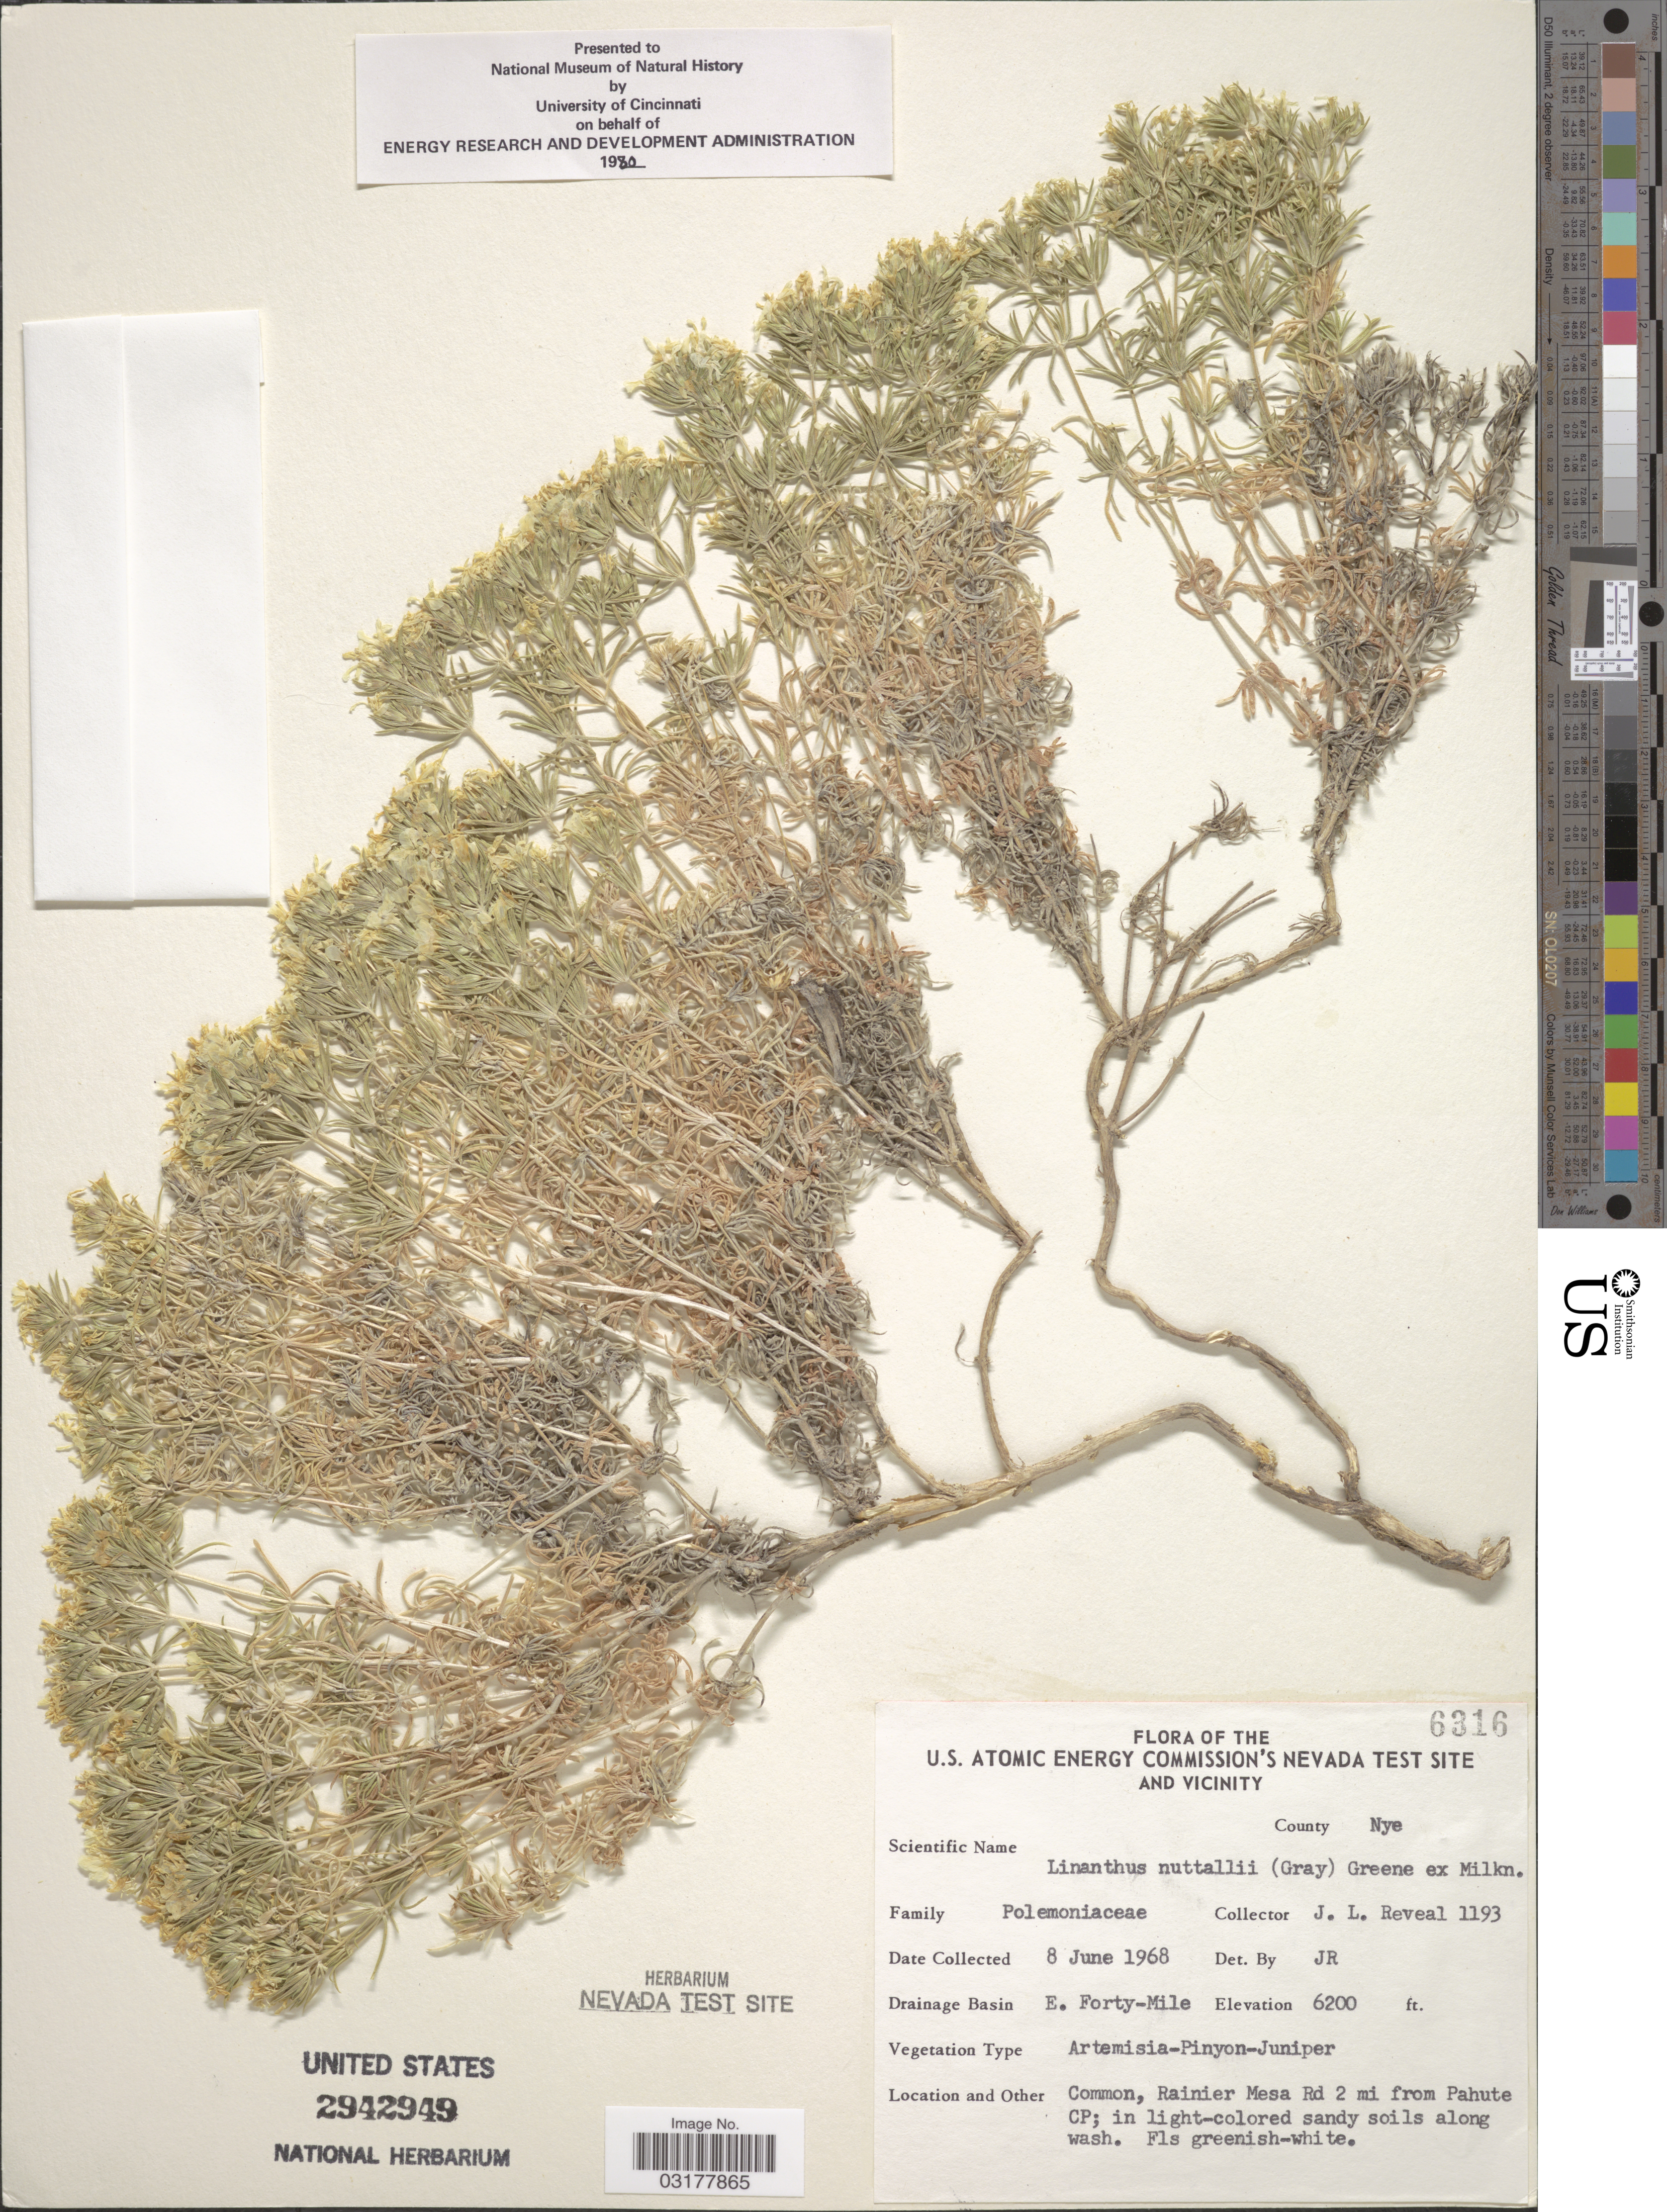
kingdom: Plantae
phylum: Tracheophyta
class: Magnoliopsida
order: Ericales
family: Polemoniaceae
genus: Leptosiphon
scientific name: Leptosiphon nuttallii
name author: (A. Gray) J.M. Porter & L.A. Johnson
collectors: J. L. Reveal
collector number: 1193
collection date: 1968-06-08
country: United States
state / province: Nevada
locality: U.S. Atomic Energy Commission's Nevada Test Site and Vicinity. County Nye. Drainage Basin E. Forty-Mile. Rainier Mesa Rd 2 mi from Pahute CP.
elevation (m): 1890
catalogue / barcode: US 2942949